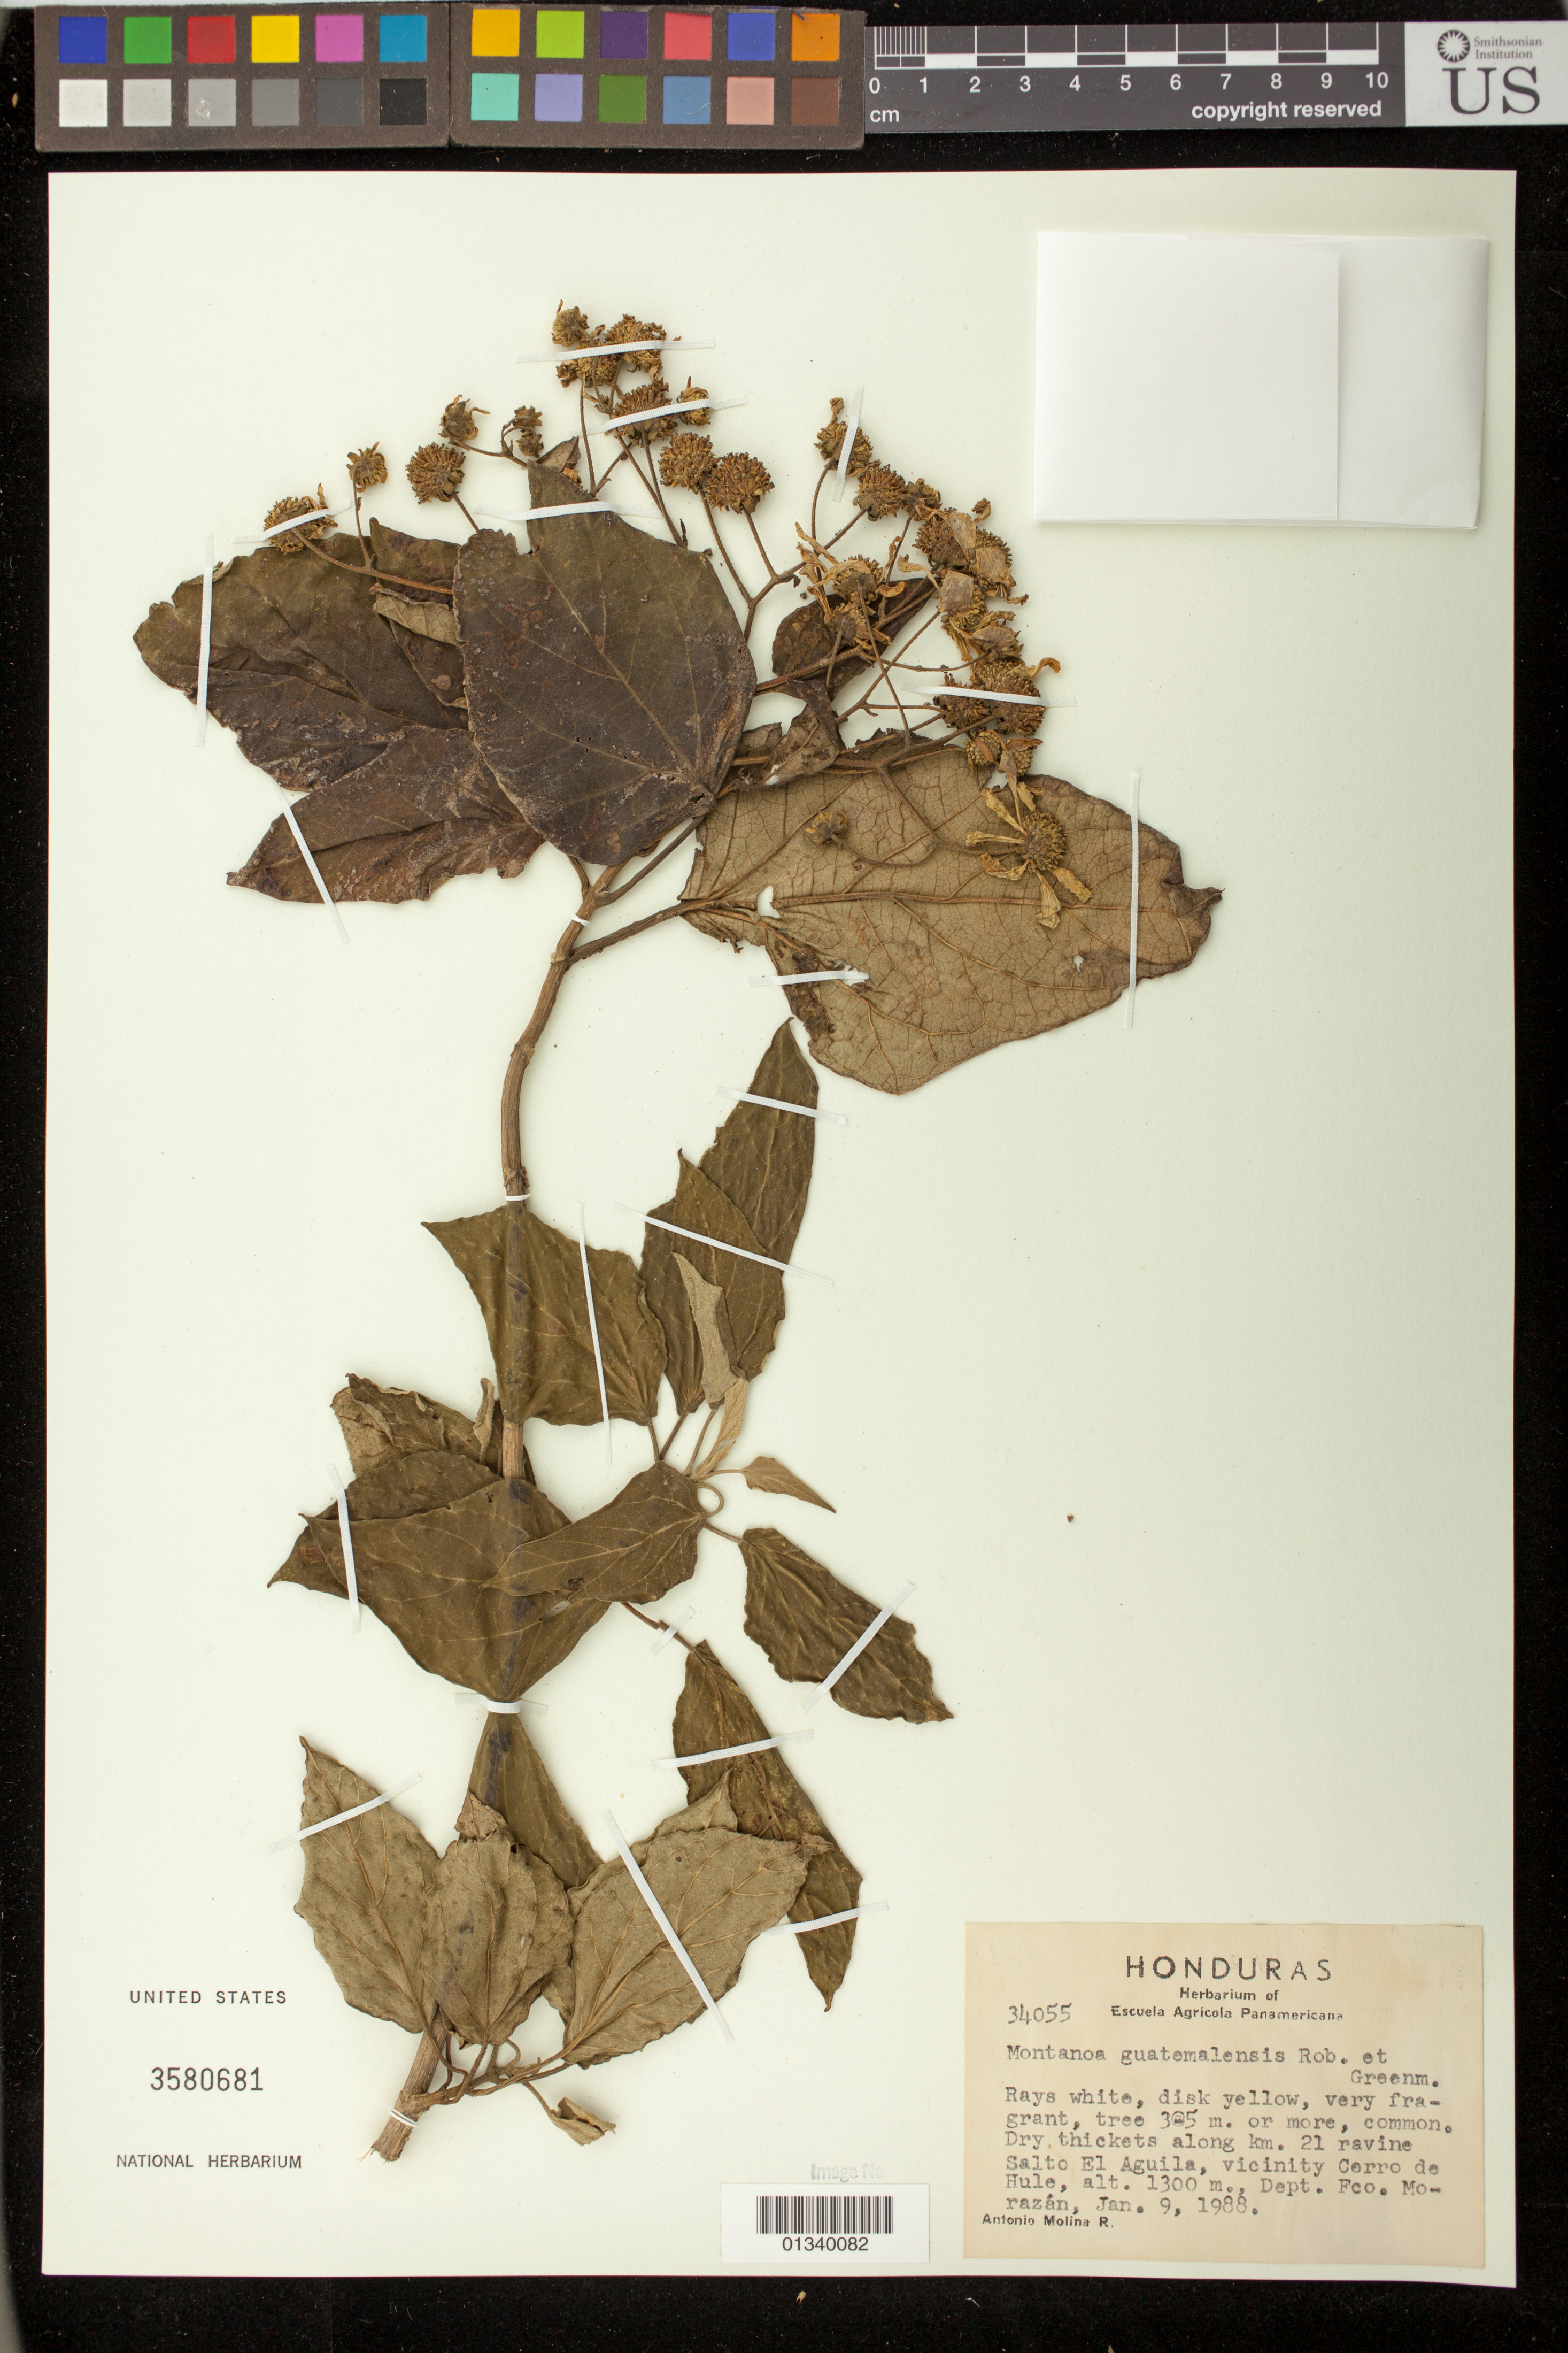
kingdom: Plantae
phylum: Tracheophyta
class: Magnoliopsida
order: Asterales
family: Asteraceae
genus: Montanoa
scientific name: Montanoa guatemalensis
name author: B.L. Rob. & Greenm.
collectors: A. Molina R.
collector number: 34055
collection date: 1988-01-09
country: Honduras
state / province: Fco. Morazán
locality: Along km 21 ravine Salto El Aguila, vicinity Cerro de Hule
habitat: Dry thickets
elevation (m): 1300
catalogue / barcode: US 3580681